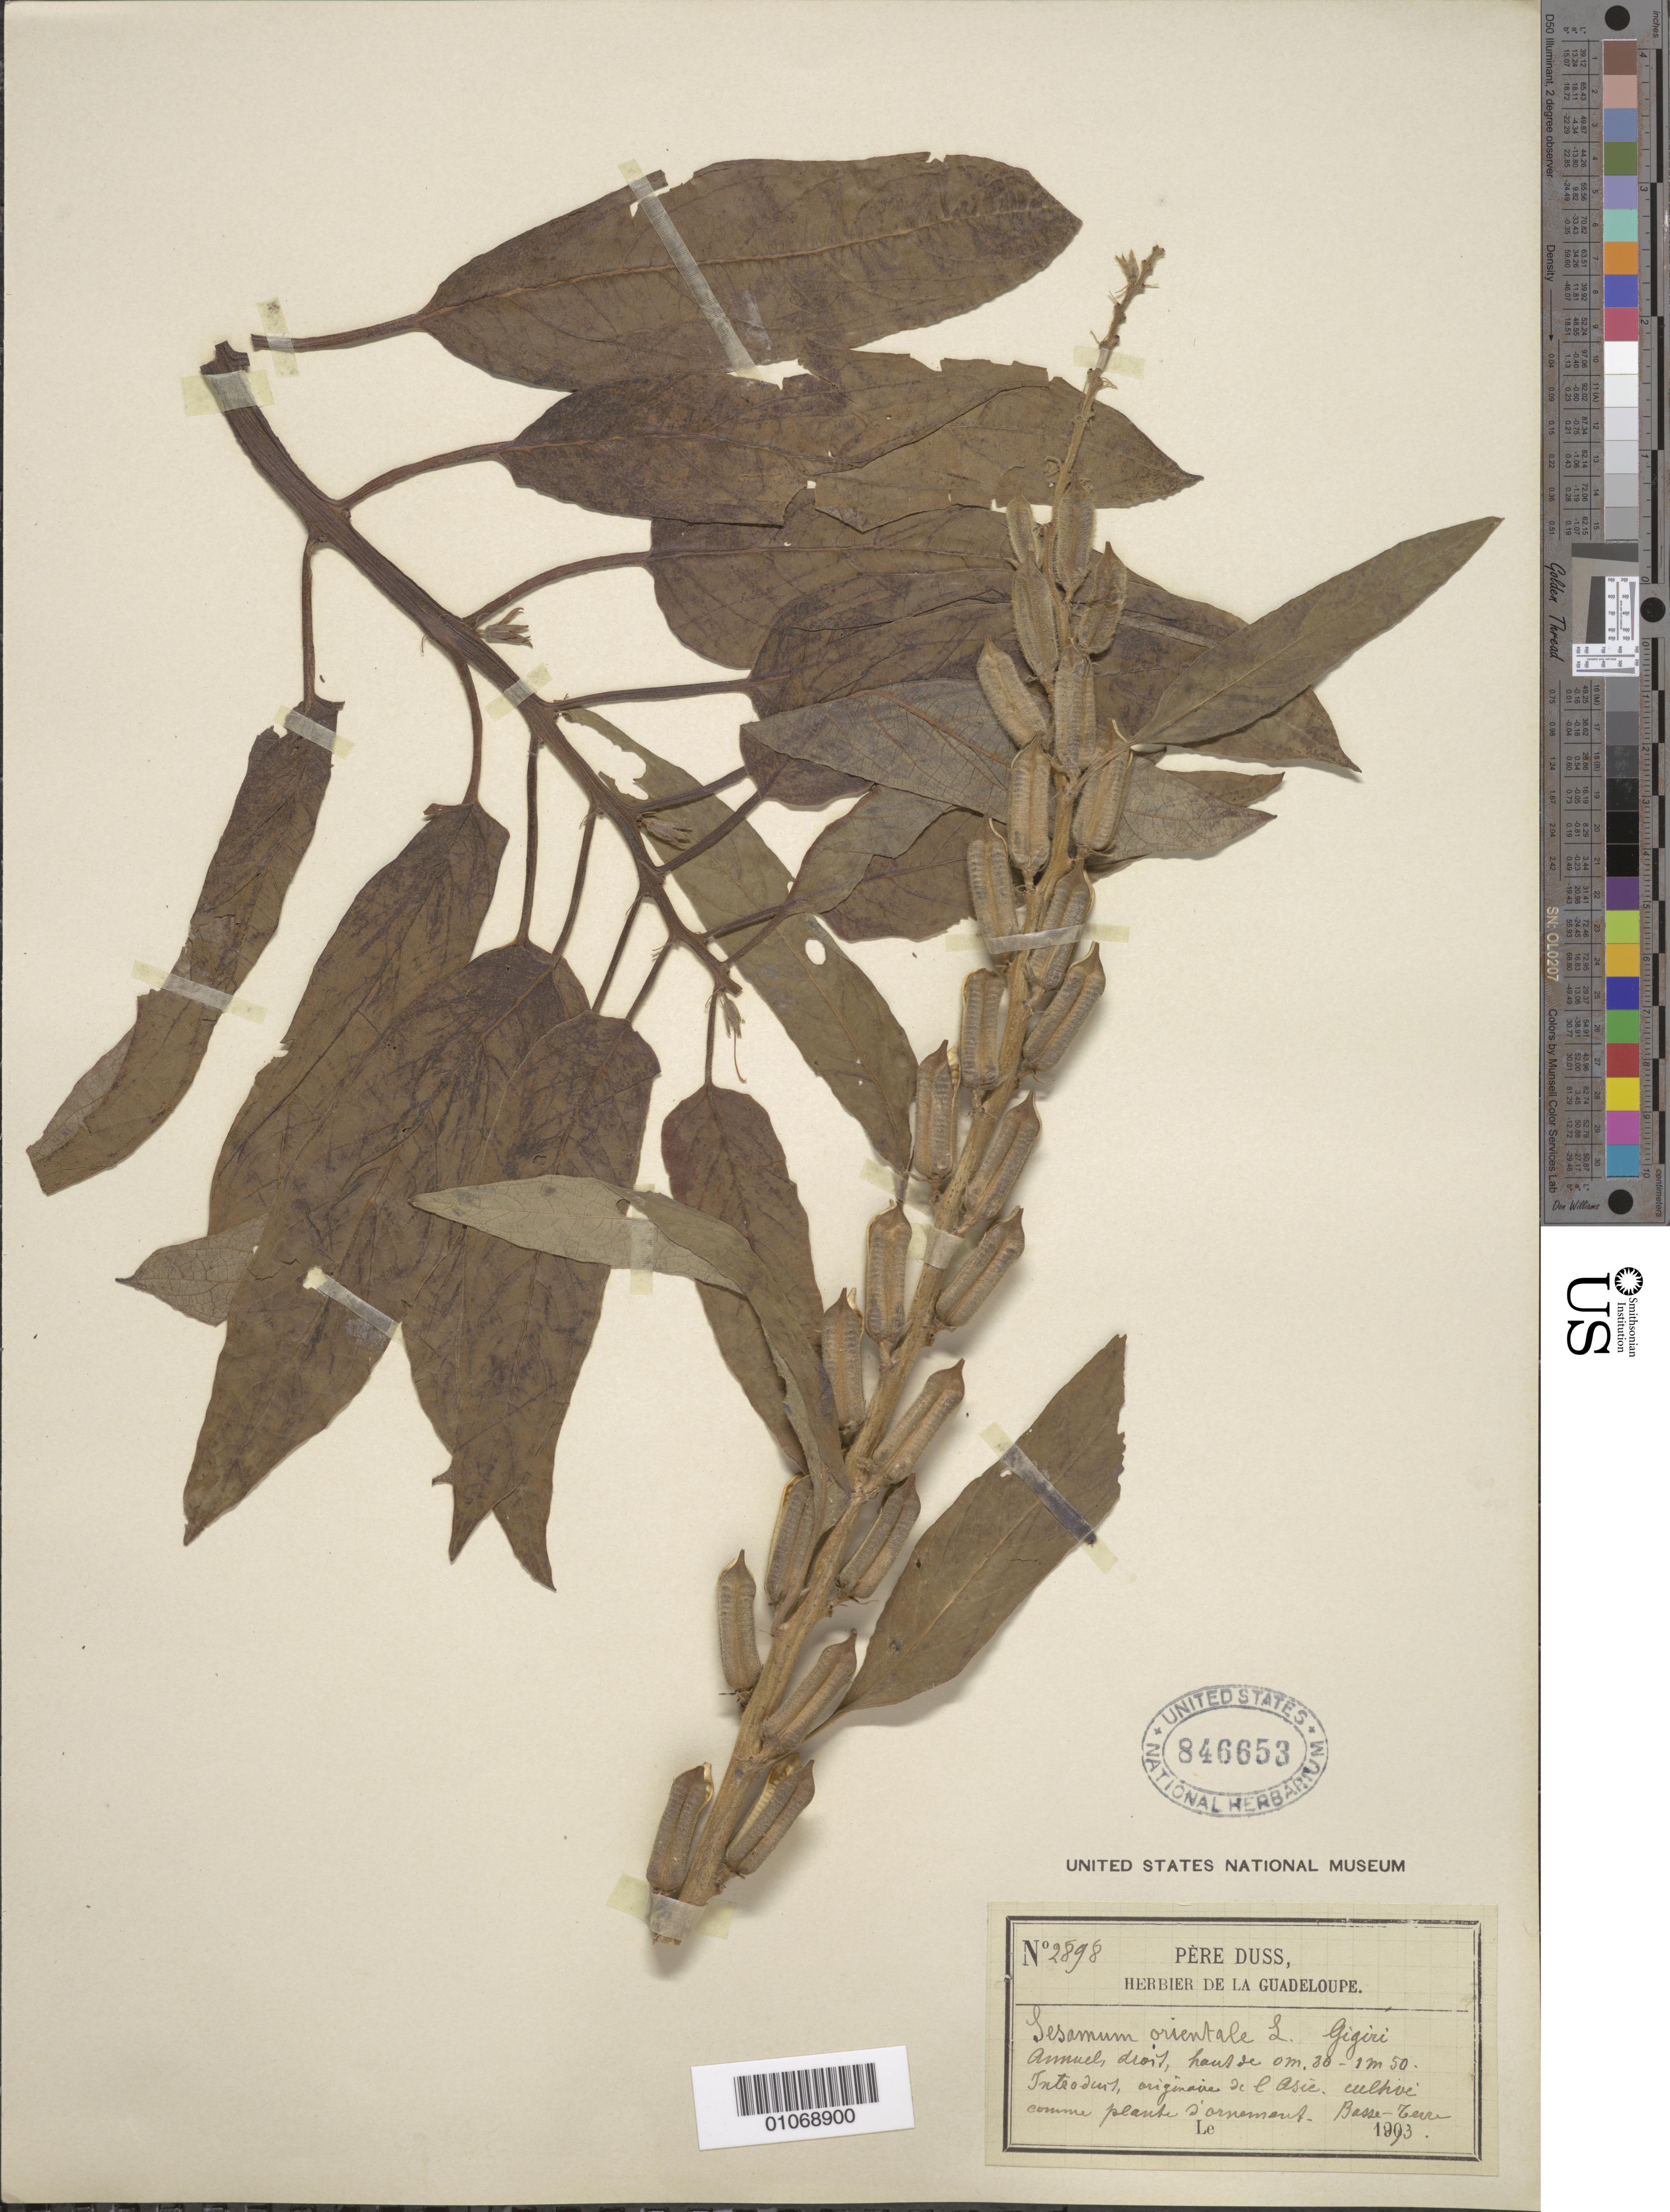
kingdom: Plantae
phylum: Tracheophyta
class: Magnoliopsida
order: Lamiales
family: Pedaliaceae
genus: Sesamum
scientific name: Sesamum orientale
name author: L.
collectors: Père Duss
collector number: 2898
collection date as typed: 01 Jan 1903 to 31 Dec 1903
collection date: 1903-01-01/1903-12-31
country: Guadeloupe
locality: Basse-Terre.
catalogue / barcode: US 846653